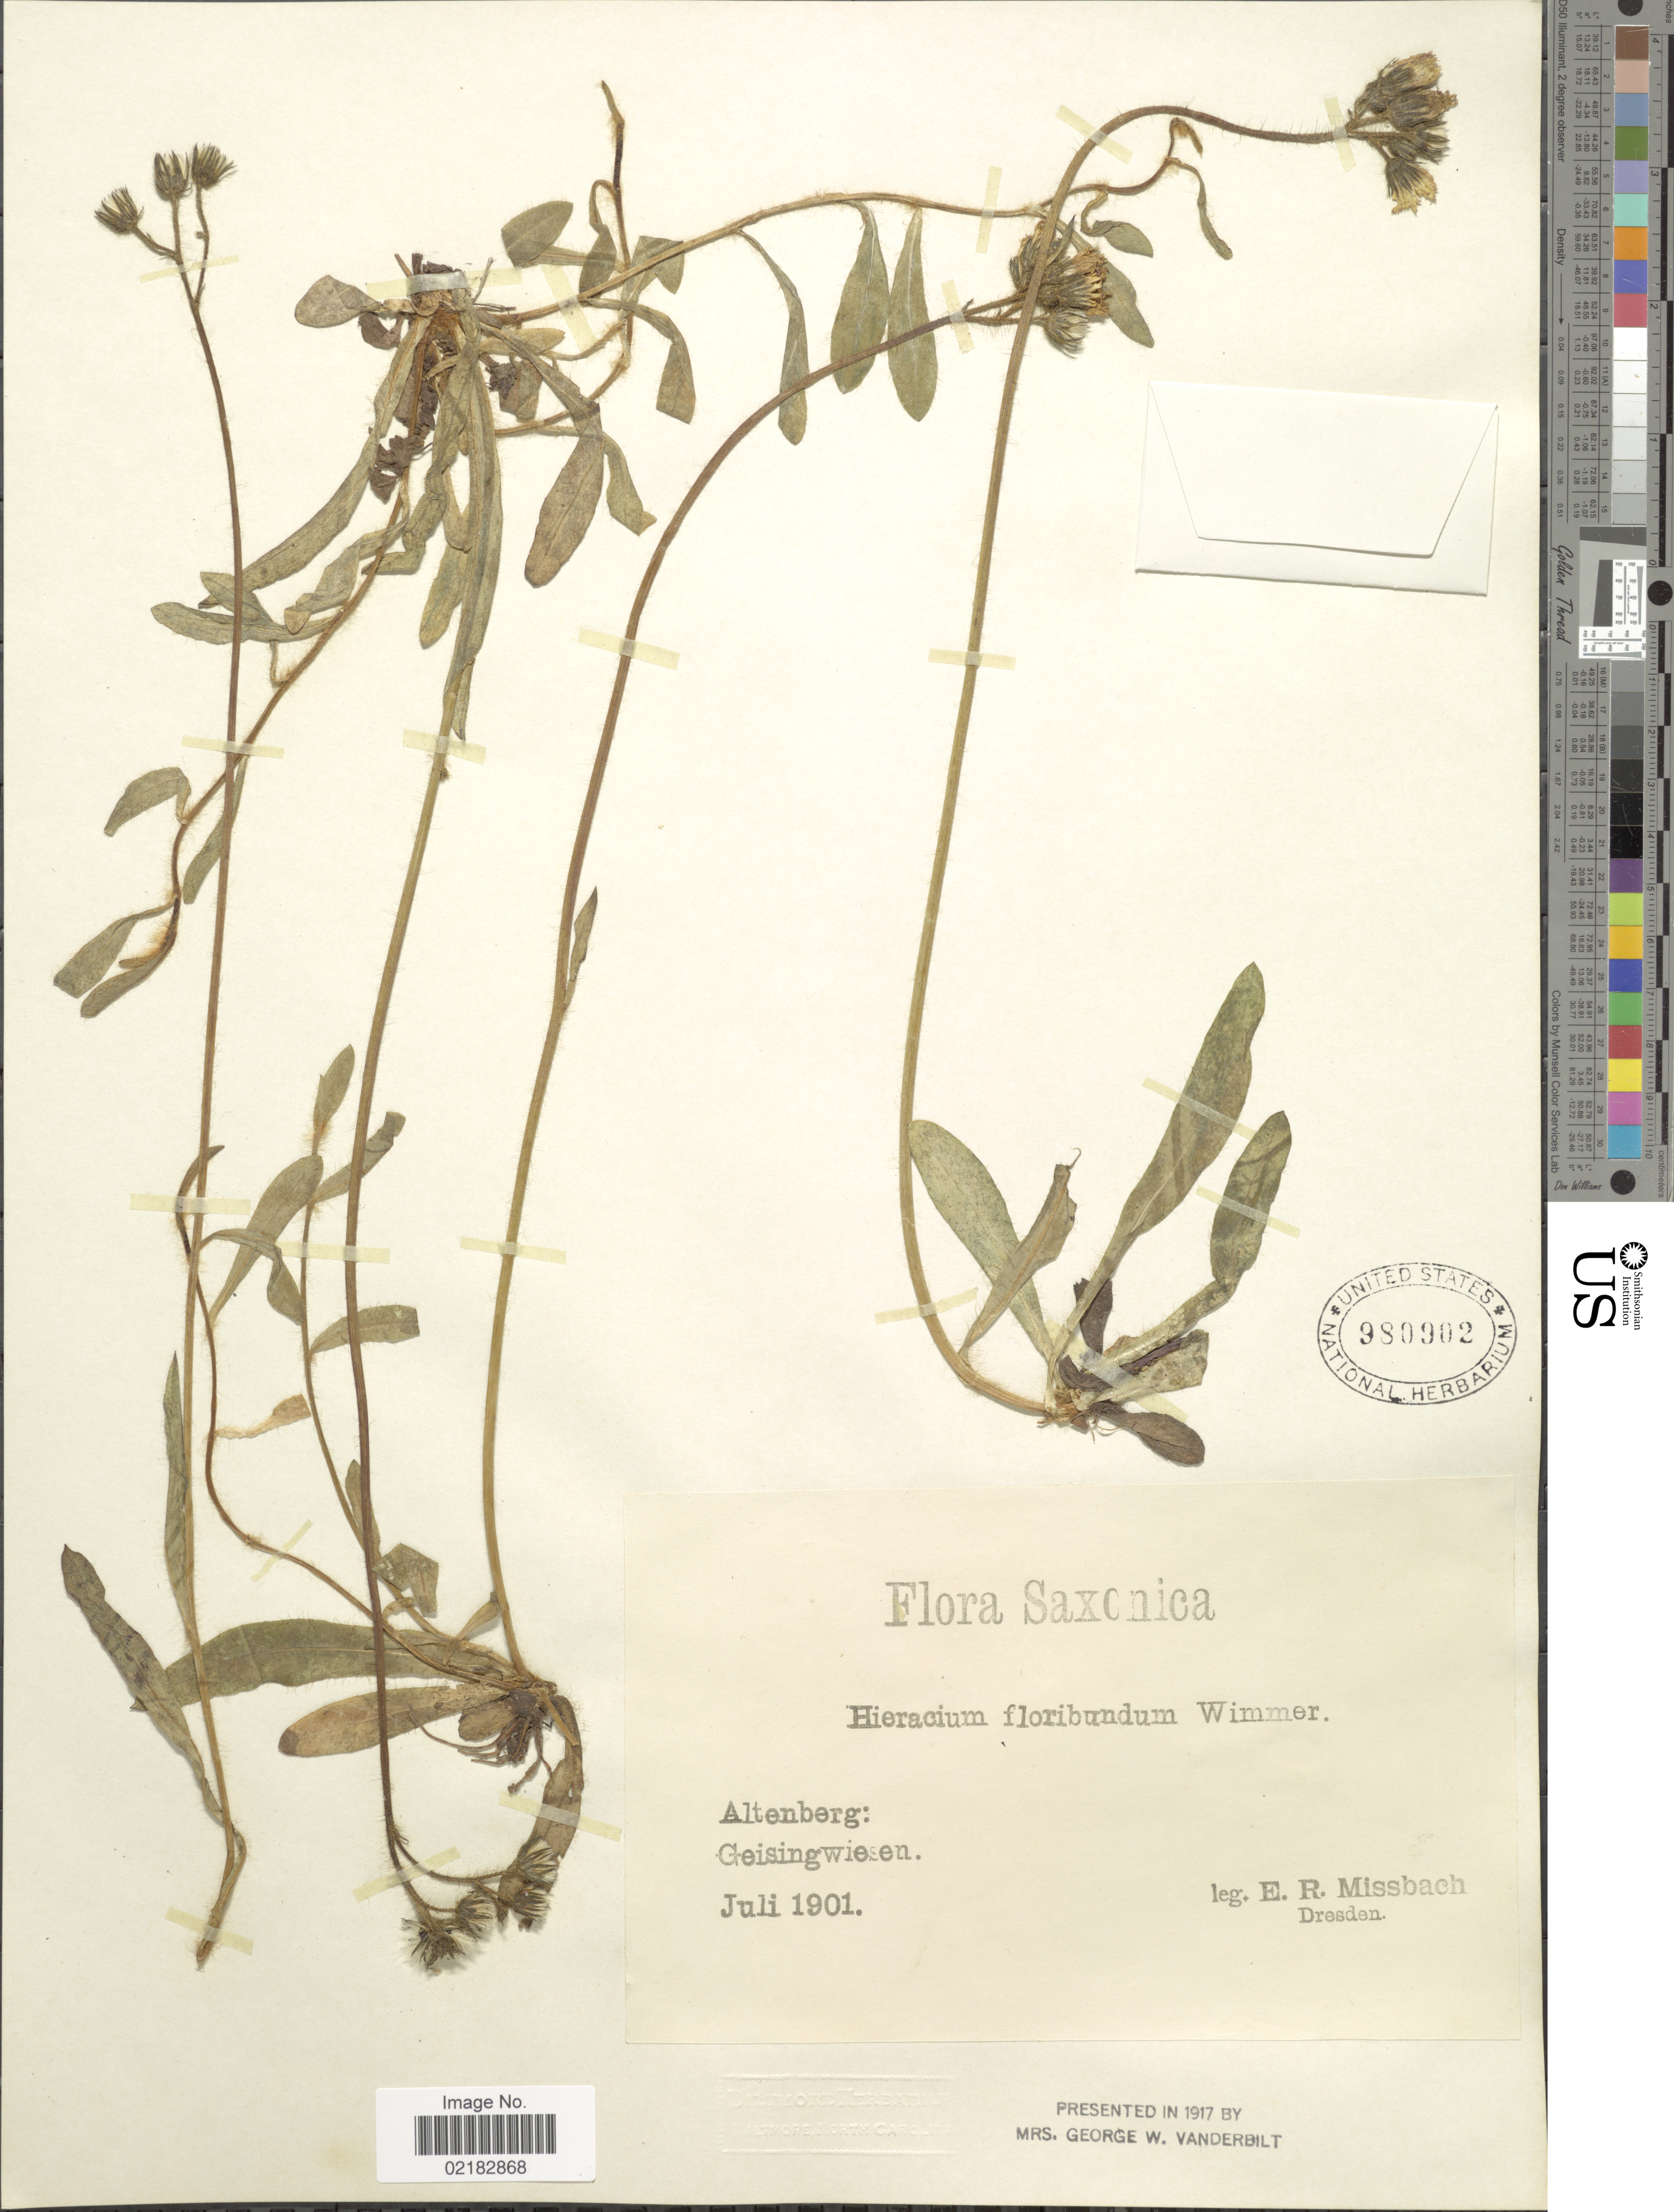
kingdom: Plantae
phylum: Tracheophyta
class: Magnoliopsida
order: Asterales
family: Asteraceae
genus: Pilosella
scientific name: Pilosella floribunda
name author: (Wimm. & Grab.) Fr. a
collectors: E. Missbach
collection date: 1901-07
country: Germany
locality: Saxonica, Altenberg; Geisingwiesen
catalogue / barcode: US 980902